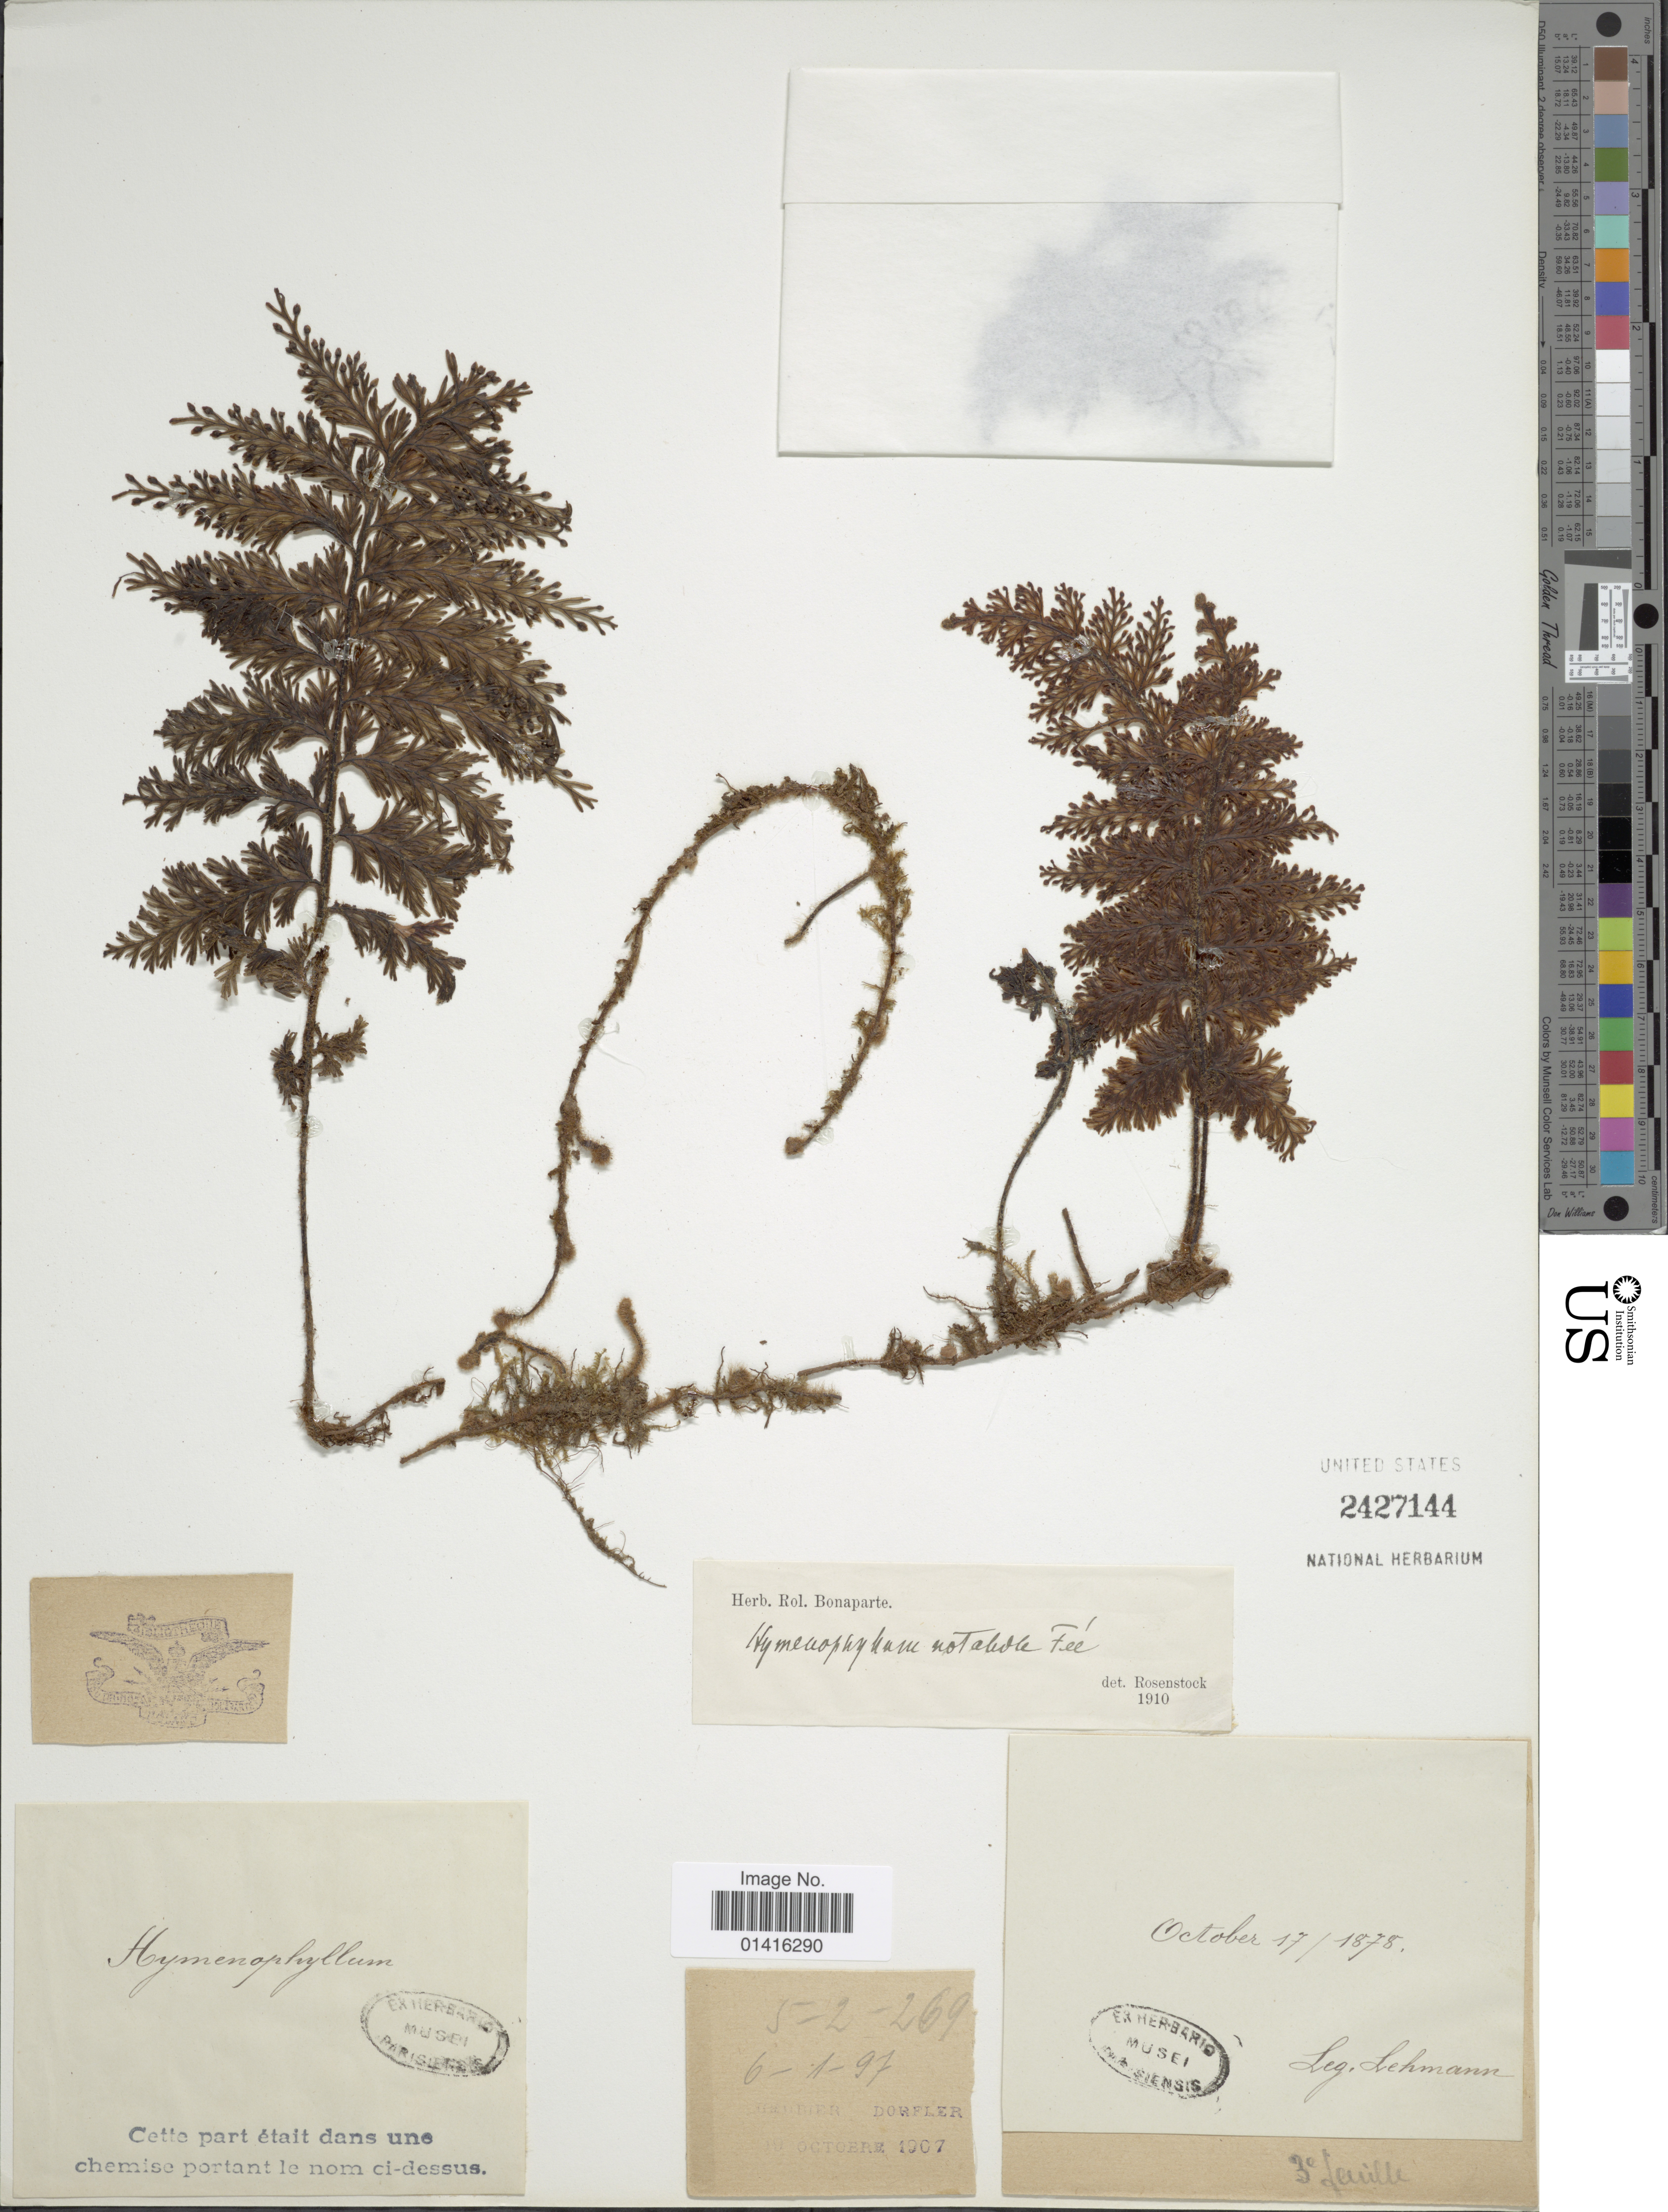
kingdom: Plantae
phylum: Tracheophyta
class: Polypodiopsida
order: Hymenophyllales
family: Hymenophyllaceae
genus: Hymenophyllum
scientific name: Hymenophyllum microcarpum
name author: (Desv.) Lellinger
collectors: -. Lehmann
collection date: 1878-10-17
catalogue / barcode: US 2427144